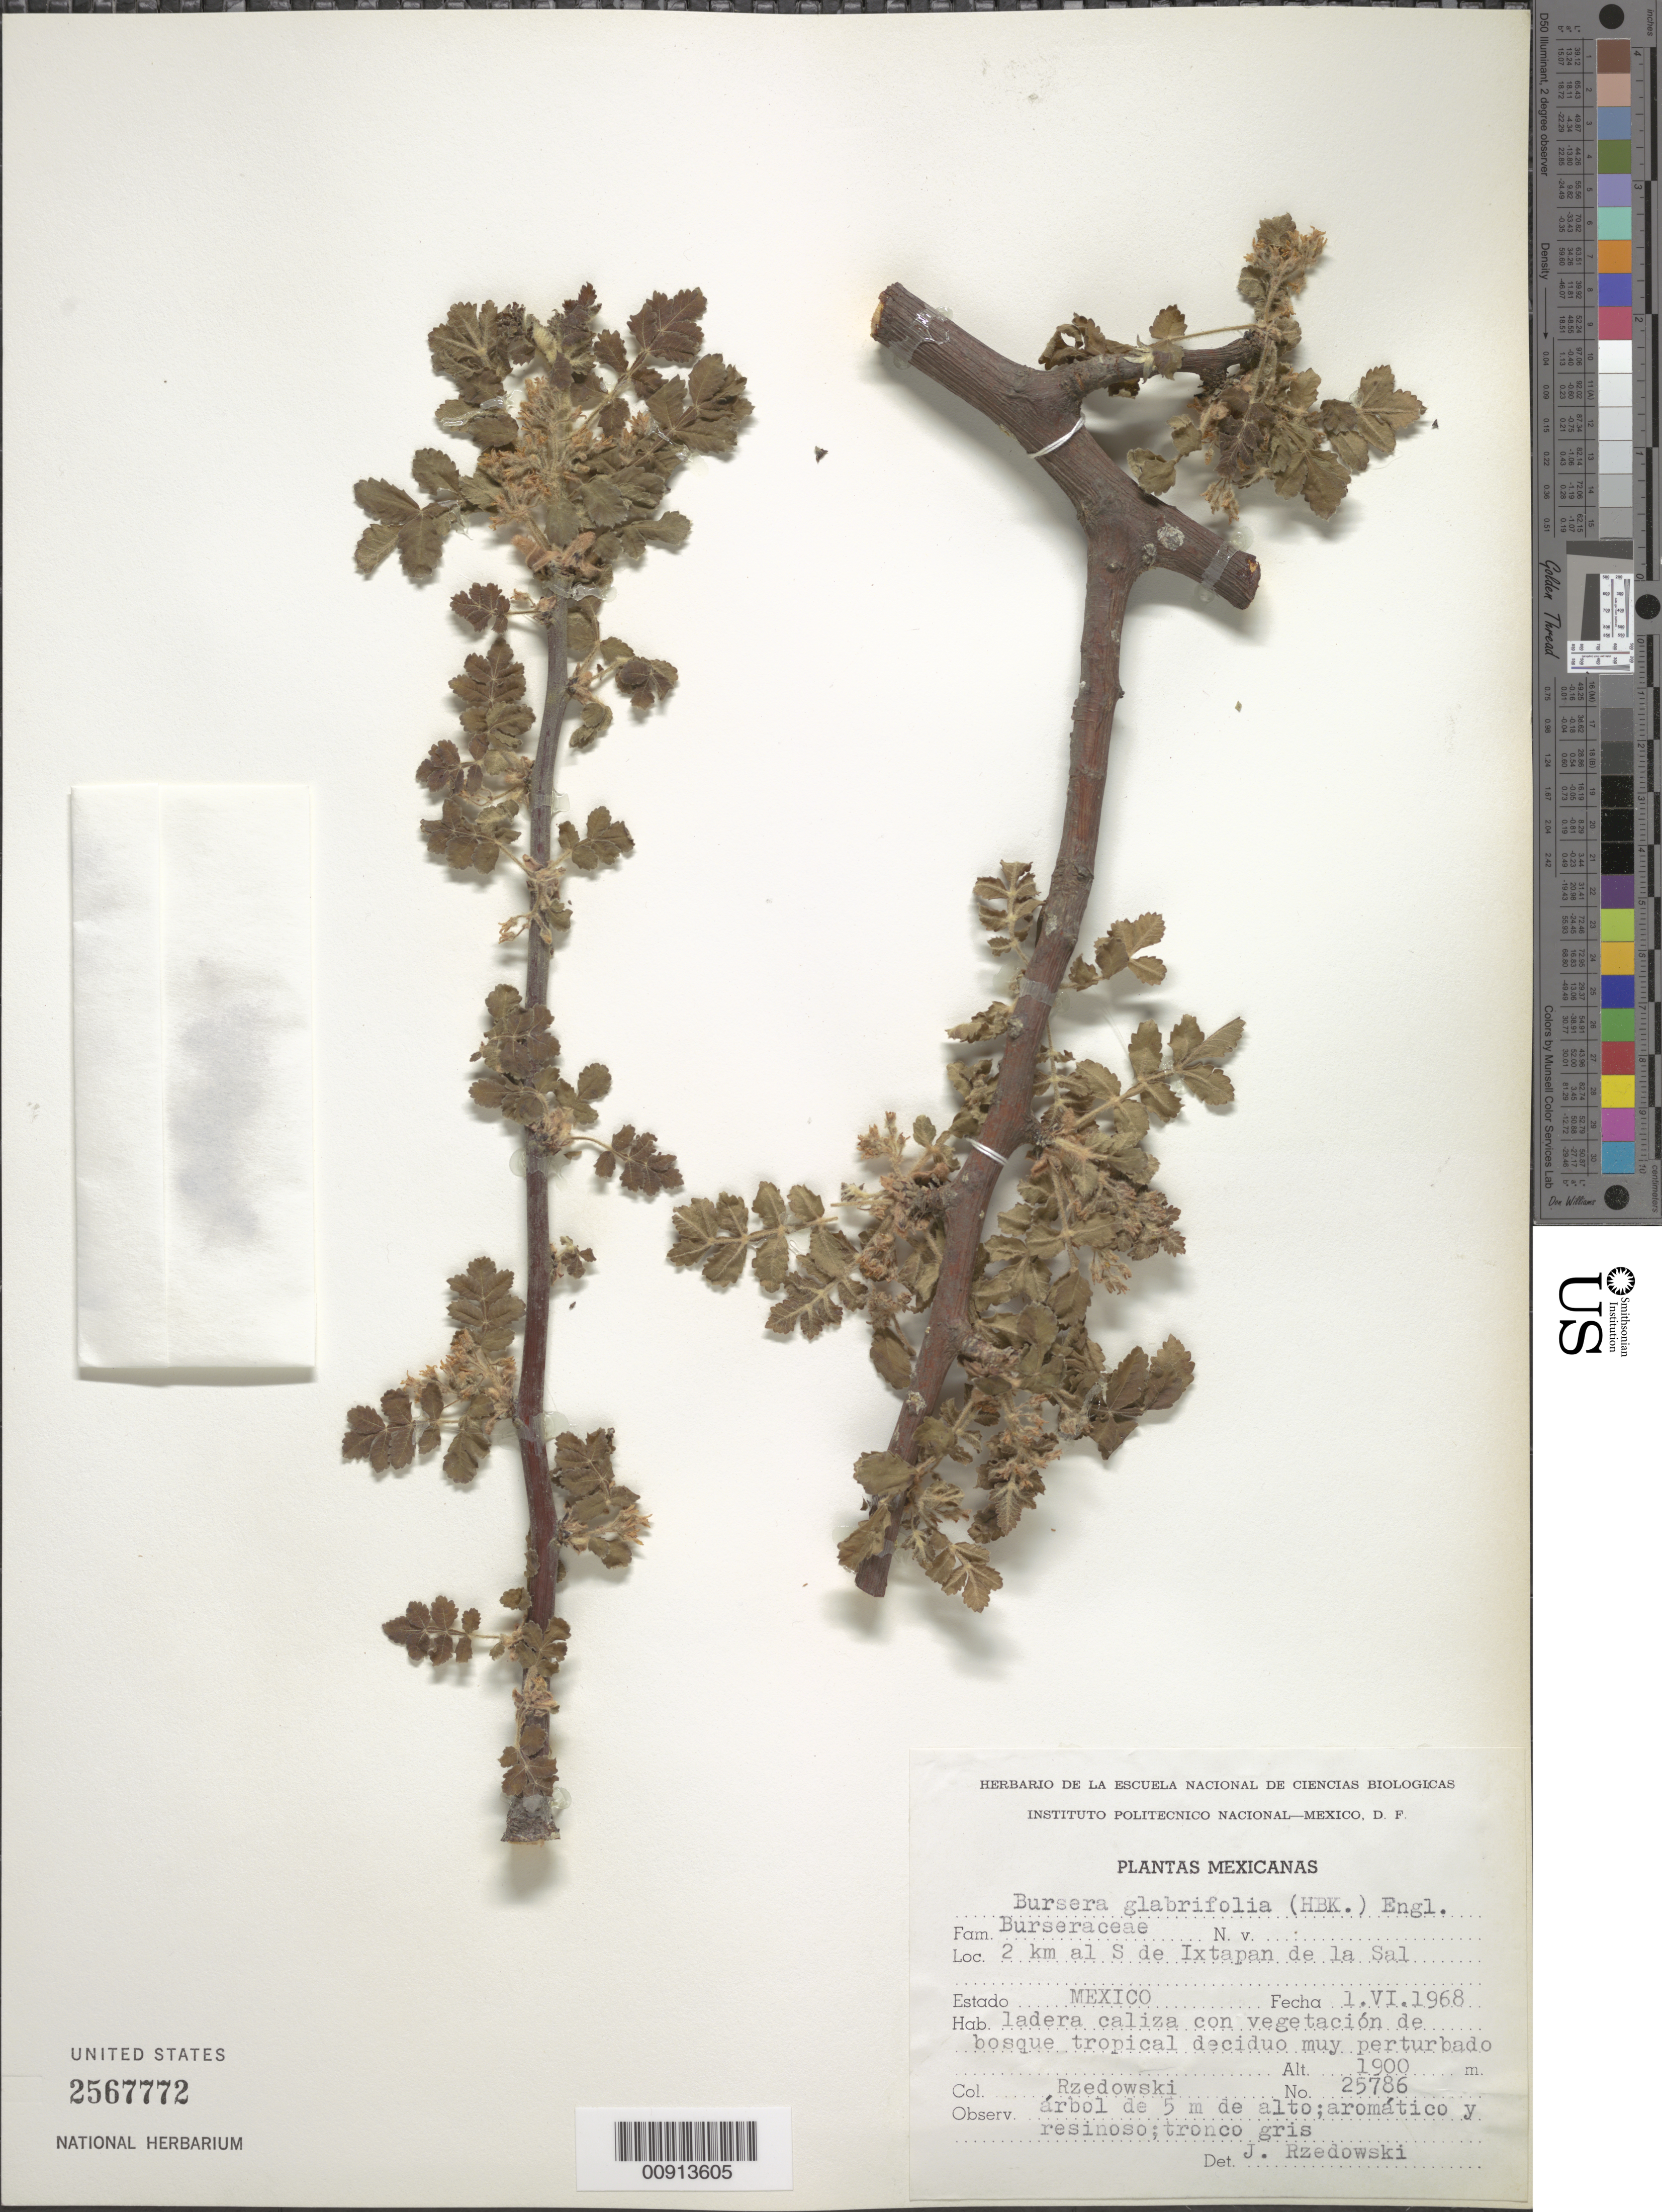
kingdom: Plantae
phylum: Tracheophyta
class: Magnoliopsida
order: Sapindales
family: Burseraceae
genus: Bursera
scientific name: Bursera glabrifolia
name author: (Kunth) Engl.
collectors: J. Rzedowski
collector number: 25786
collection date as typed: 01 Jun 1968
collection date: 1968-06-01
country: Mexico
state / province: México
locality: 2 km. al S de Ixtapan de la Sal, Estado México.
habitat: Ladera caliza con vegetación de bosque tropical deciduo muy perturbado.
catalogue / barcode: US 2567772